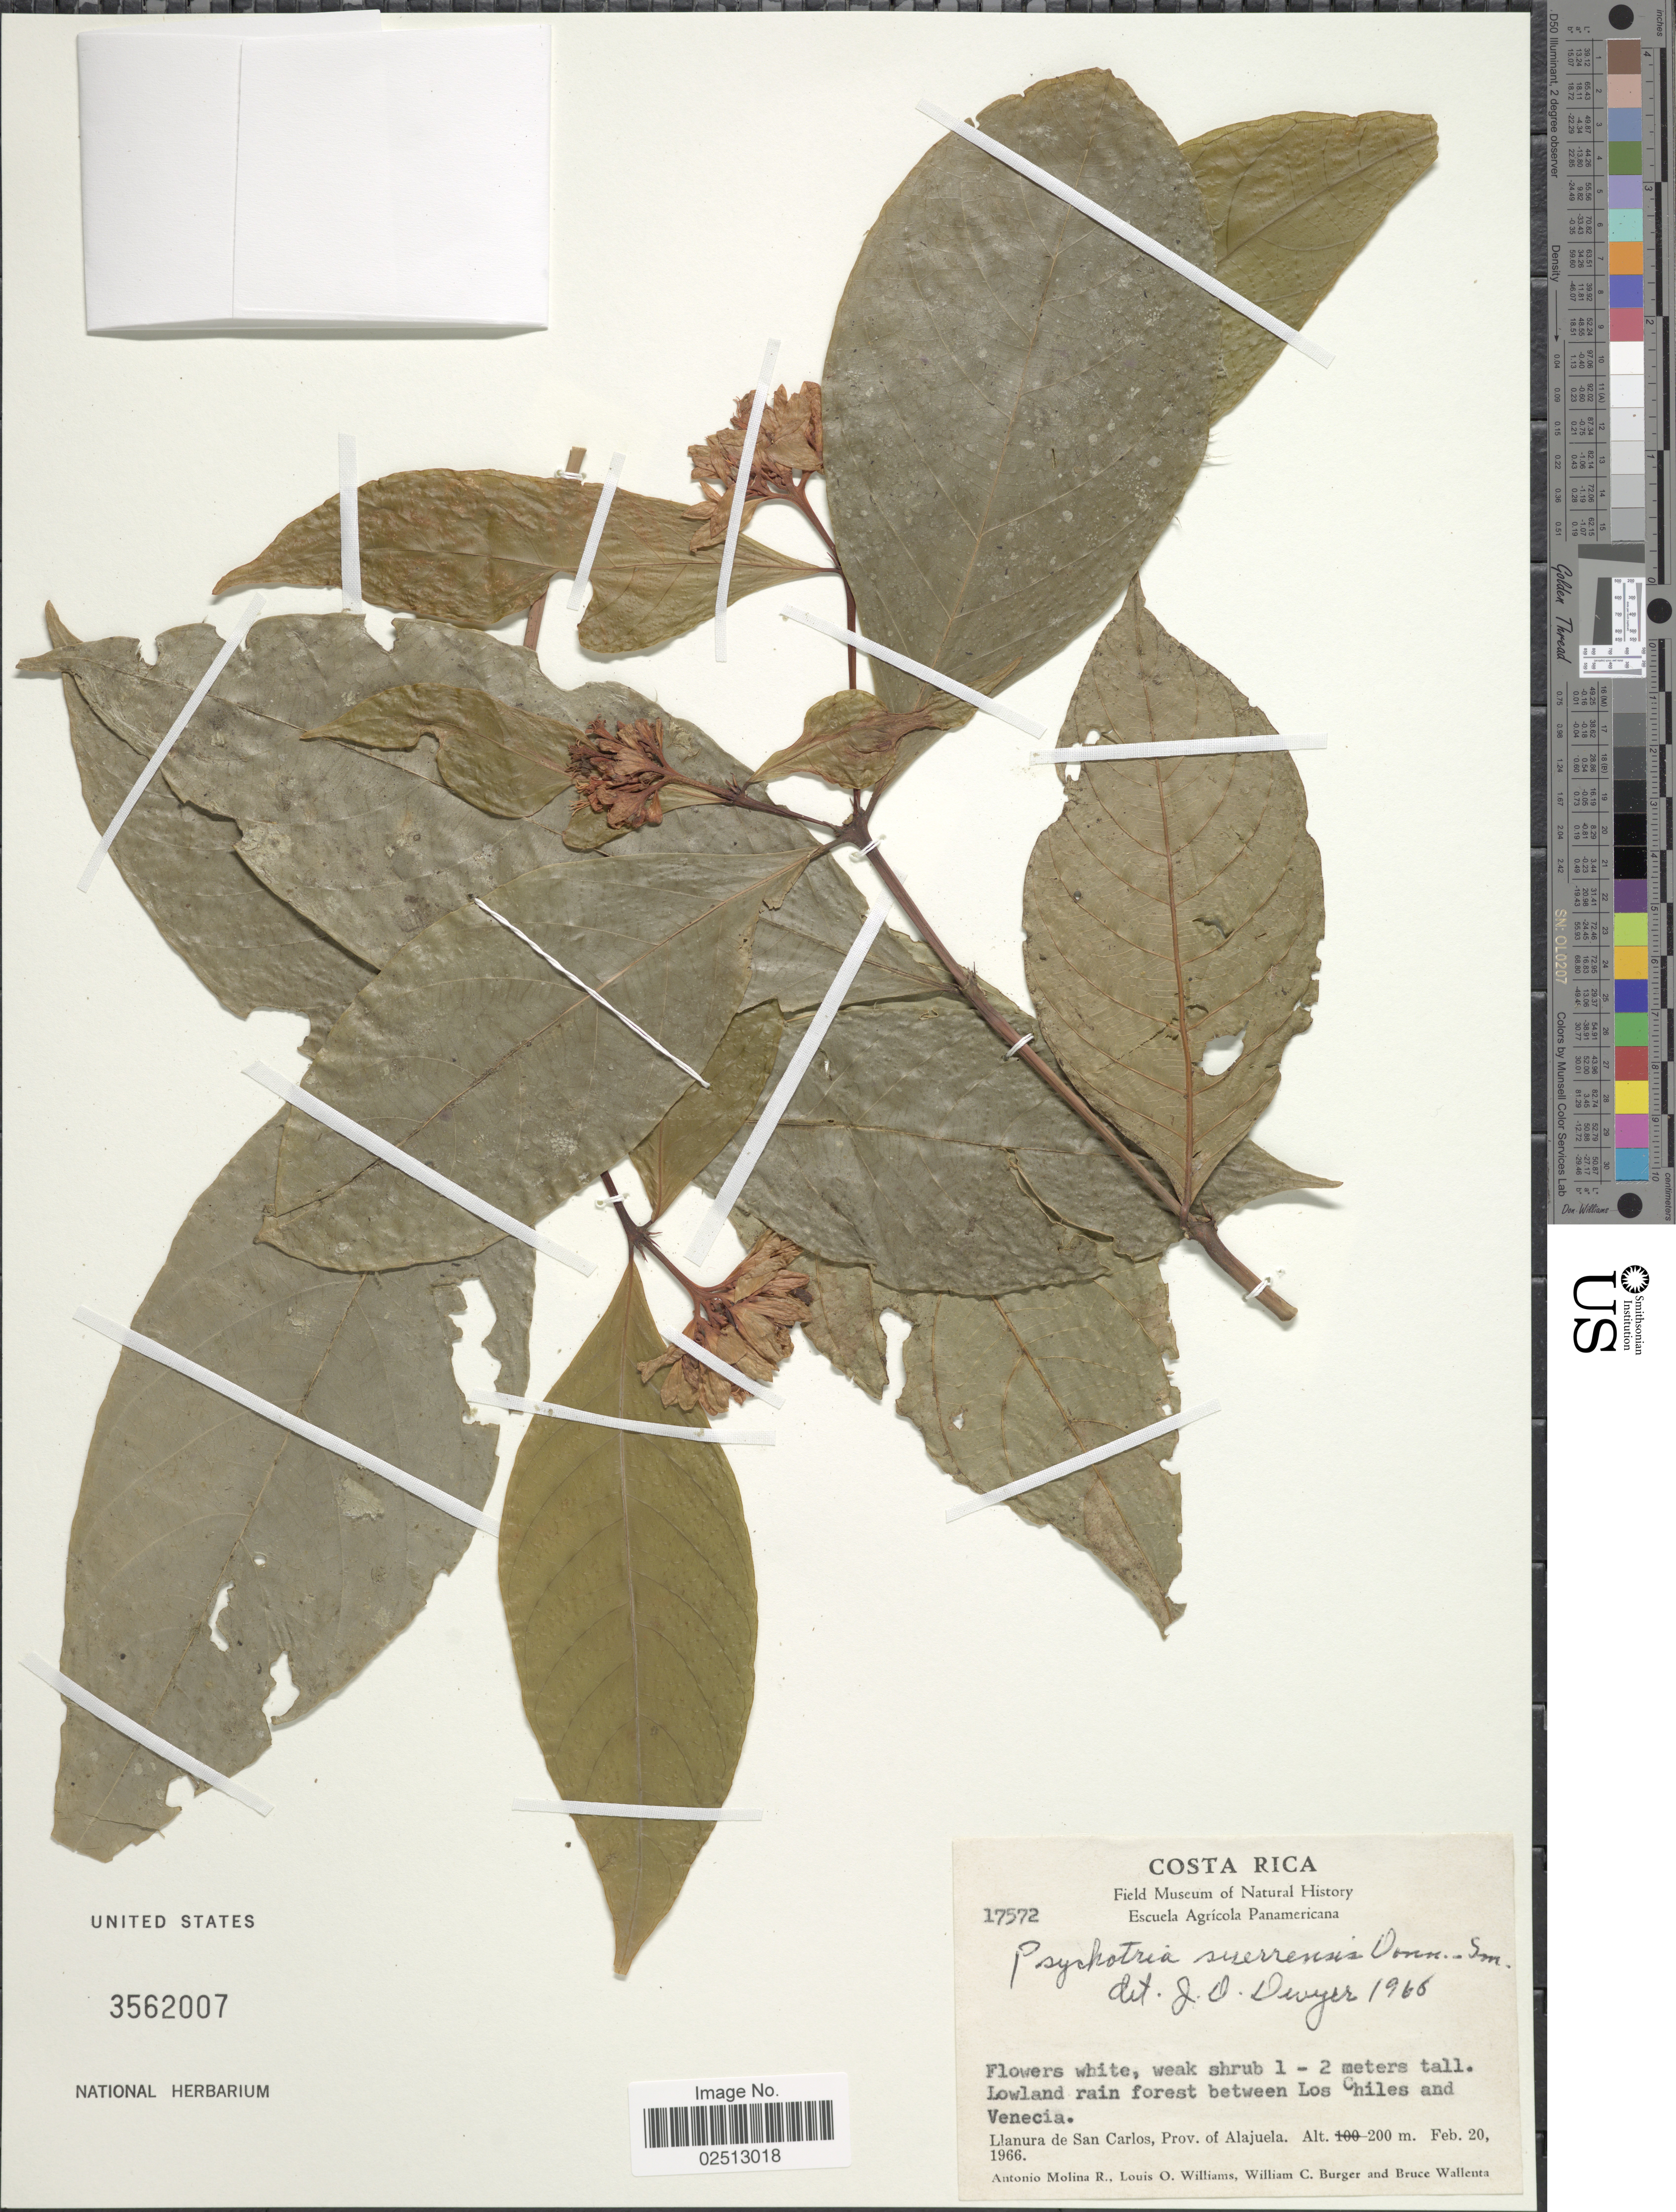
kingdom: Plantae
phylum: Tracheophyta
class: Magnoliopsida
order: Gentianales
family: Rubiaceae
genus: Psychotria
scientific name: Psychotria suerrensis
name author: Donn. Sm.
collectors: A. Molina R., L. O. Williams, W. Burger & B. Wallenta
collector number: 17572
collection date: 1966-02-20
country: Costa Rica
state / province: Alajuela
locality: Lowland rain forest between Los Chiles and Venecia. Llanura de San Carlos, Prov. of Alajuela.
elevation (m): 200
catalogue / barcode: US 3562007